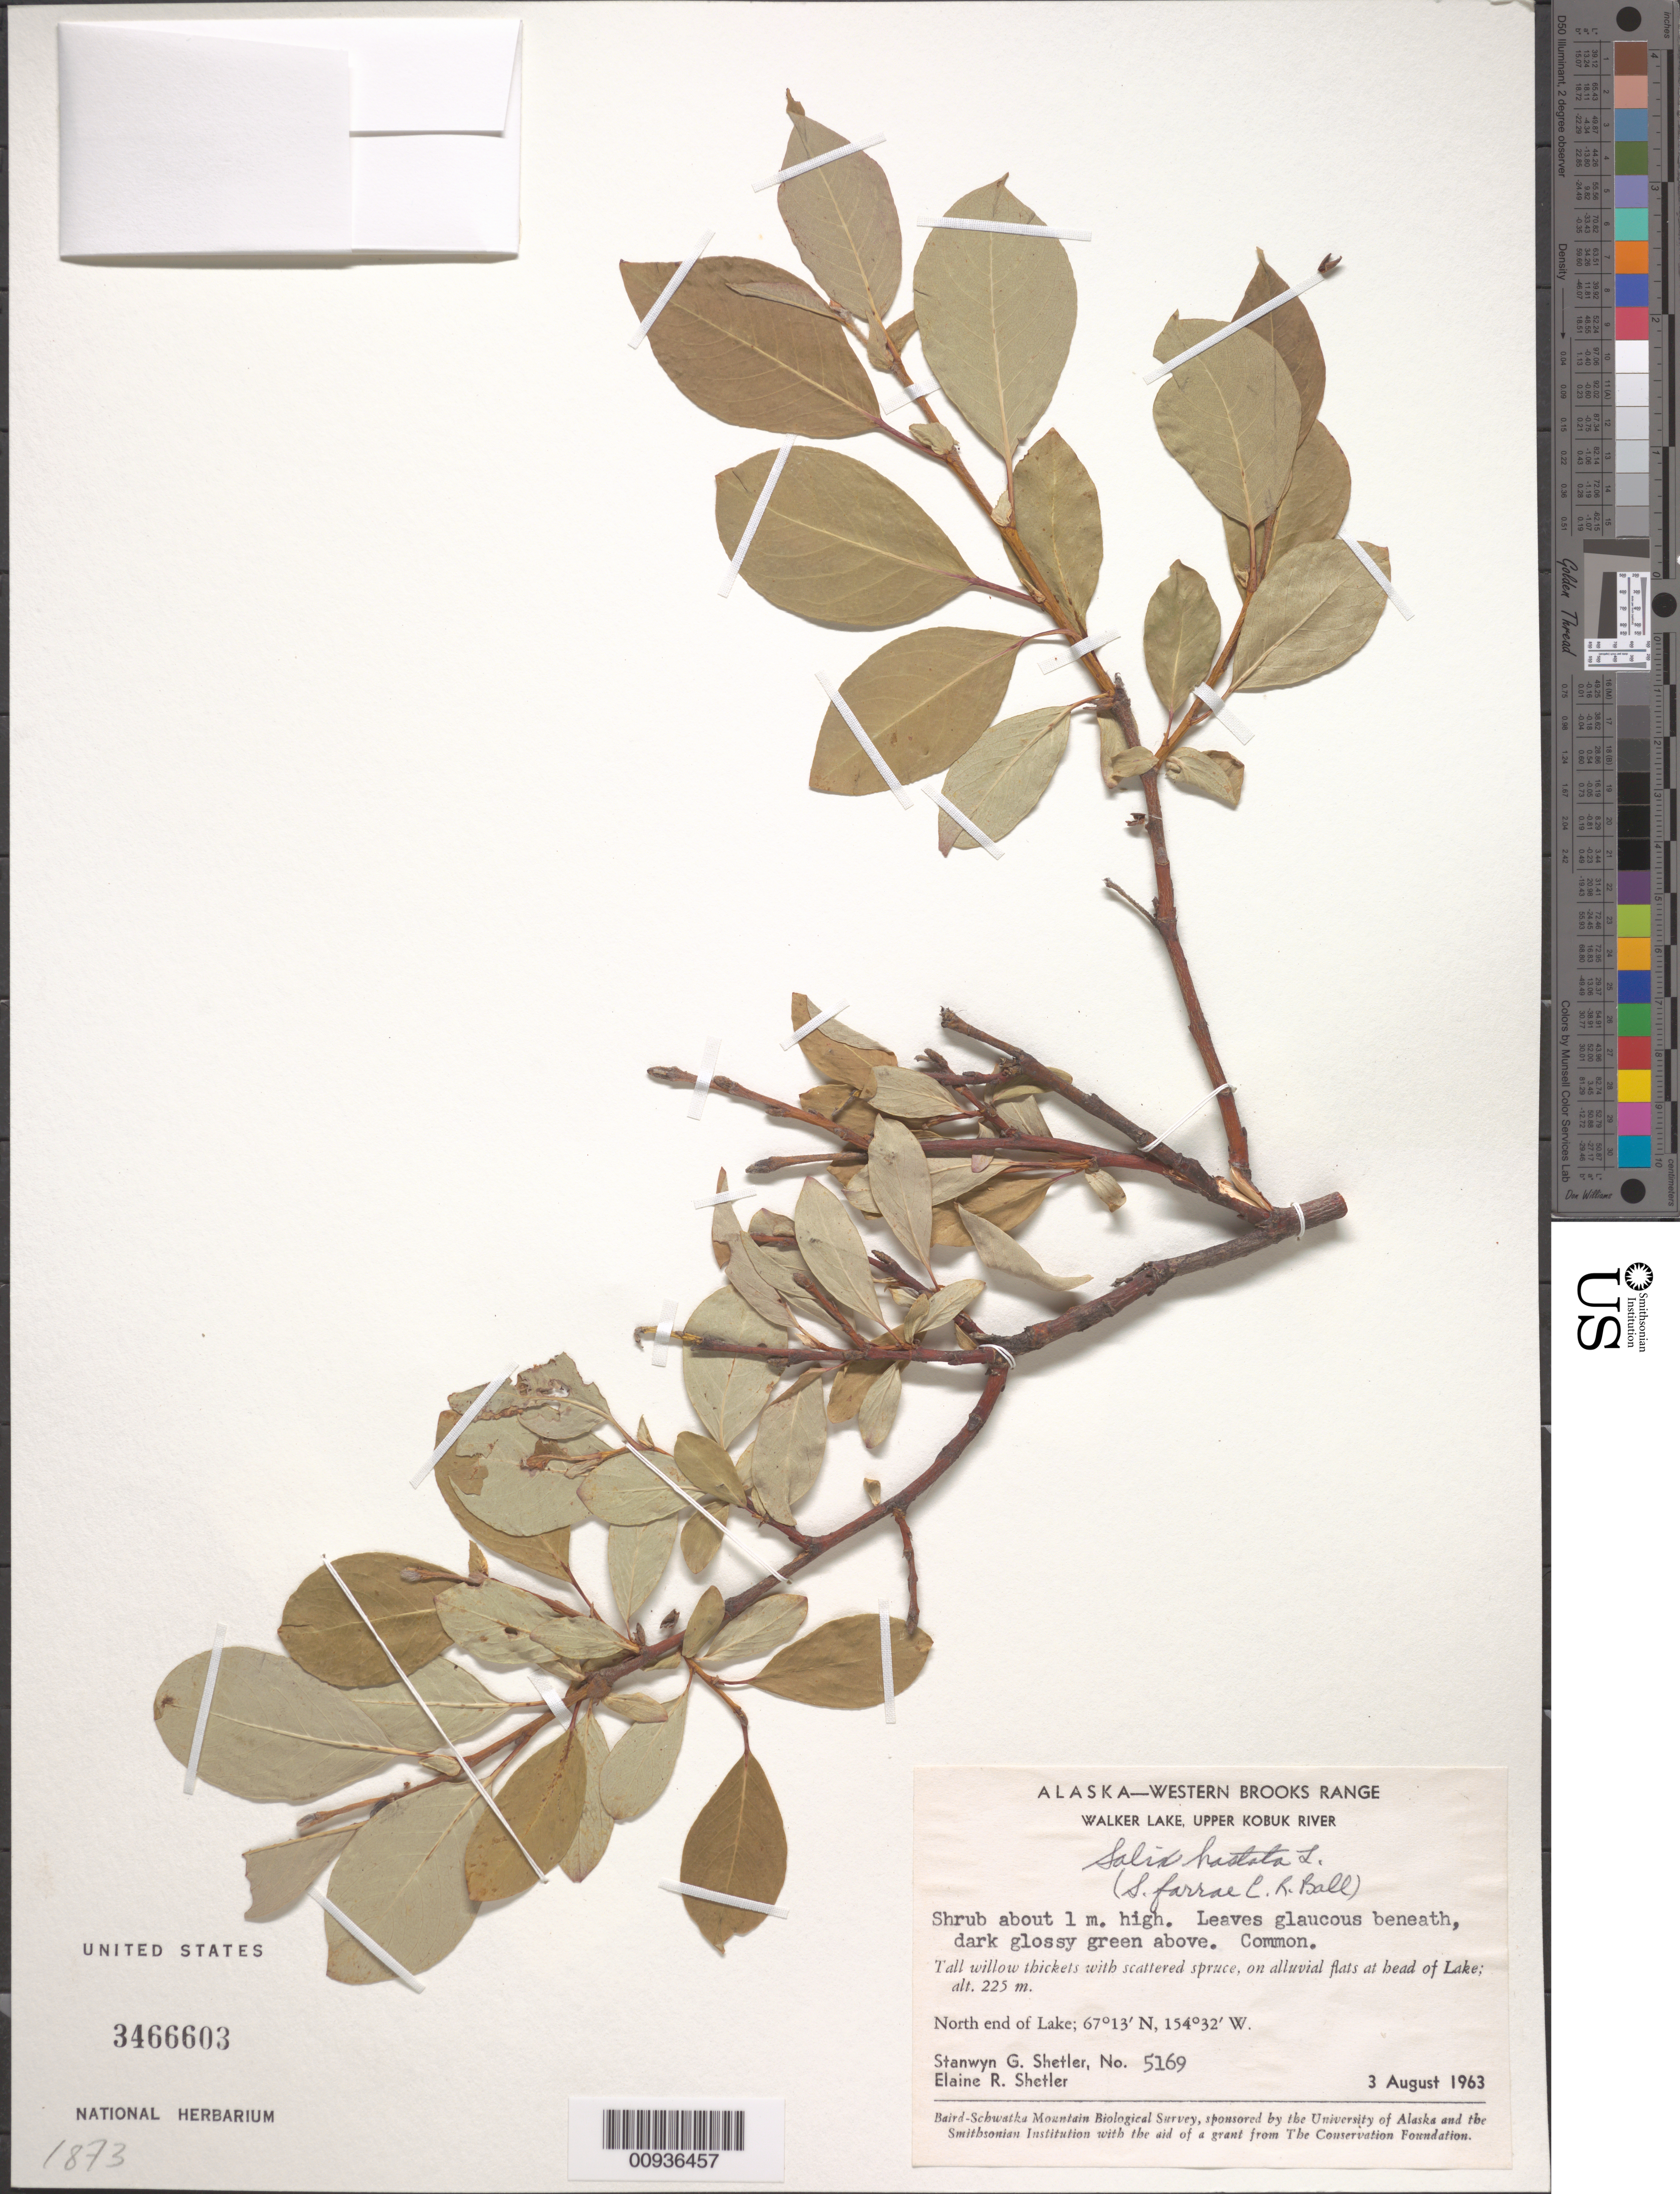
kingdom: Plantae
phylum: Tracheophyta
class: Magnoliopsida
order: Malpighiales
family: Salicaceae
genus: Salix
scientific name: Salix hastata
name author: L.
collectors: S. Shetler & E. R. Shetler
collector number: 5169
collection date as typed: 03 Aug 1963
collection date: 1963-08-03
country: United States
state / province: Alaska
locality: North end of Walker Lake. Western Brooks Range, Upper Kobuk River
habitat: Tall willow thickets with scattered spruce, on alluvial flats at head of Lake.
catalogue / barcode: US 3466603